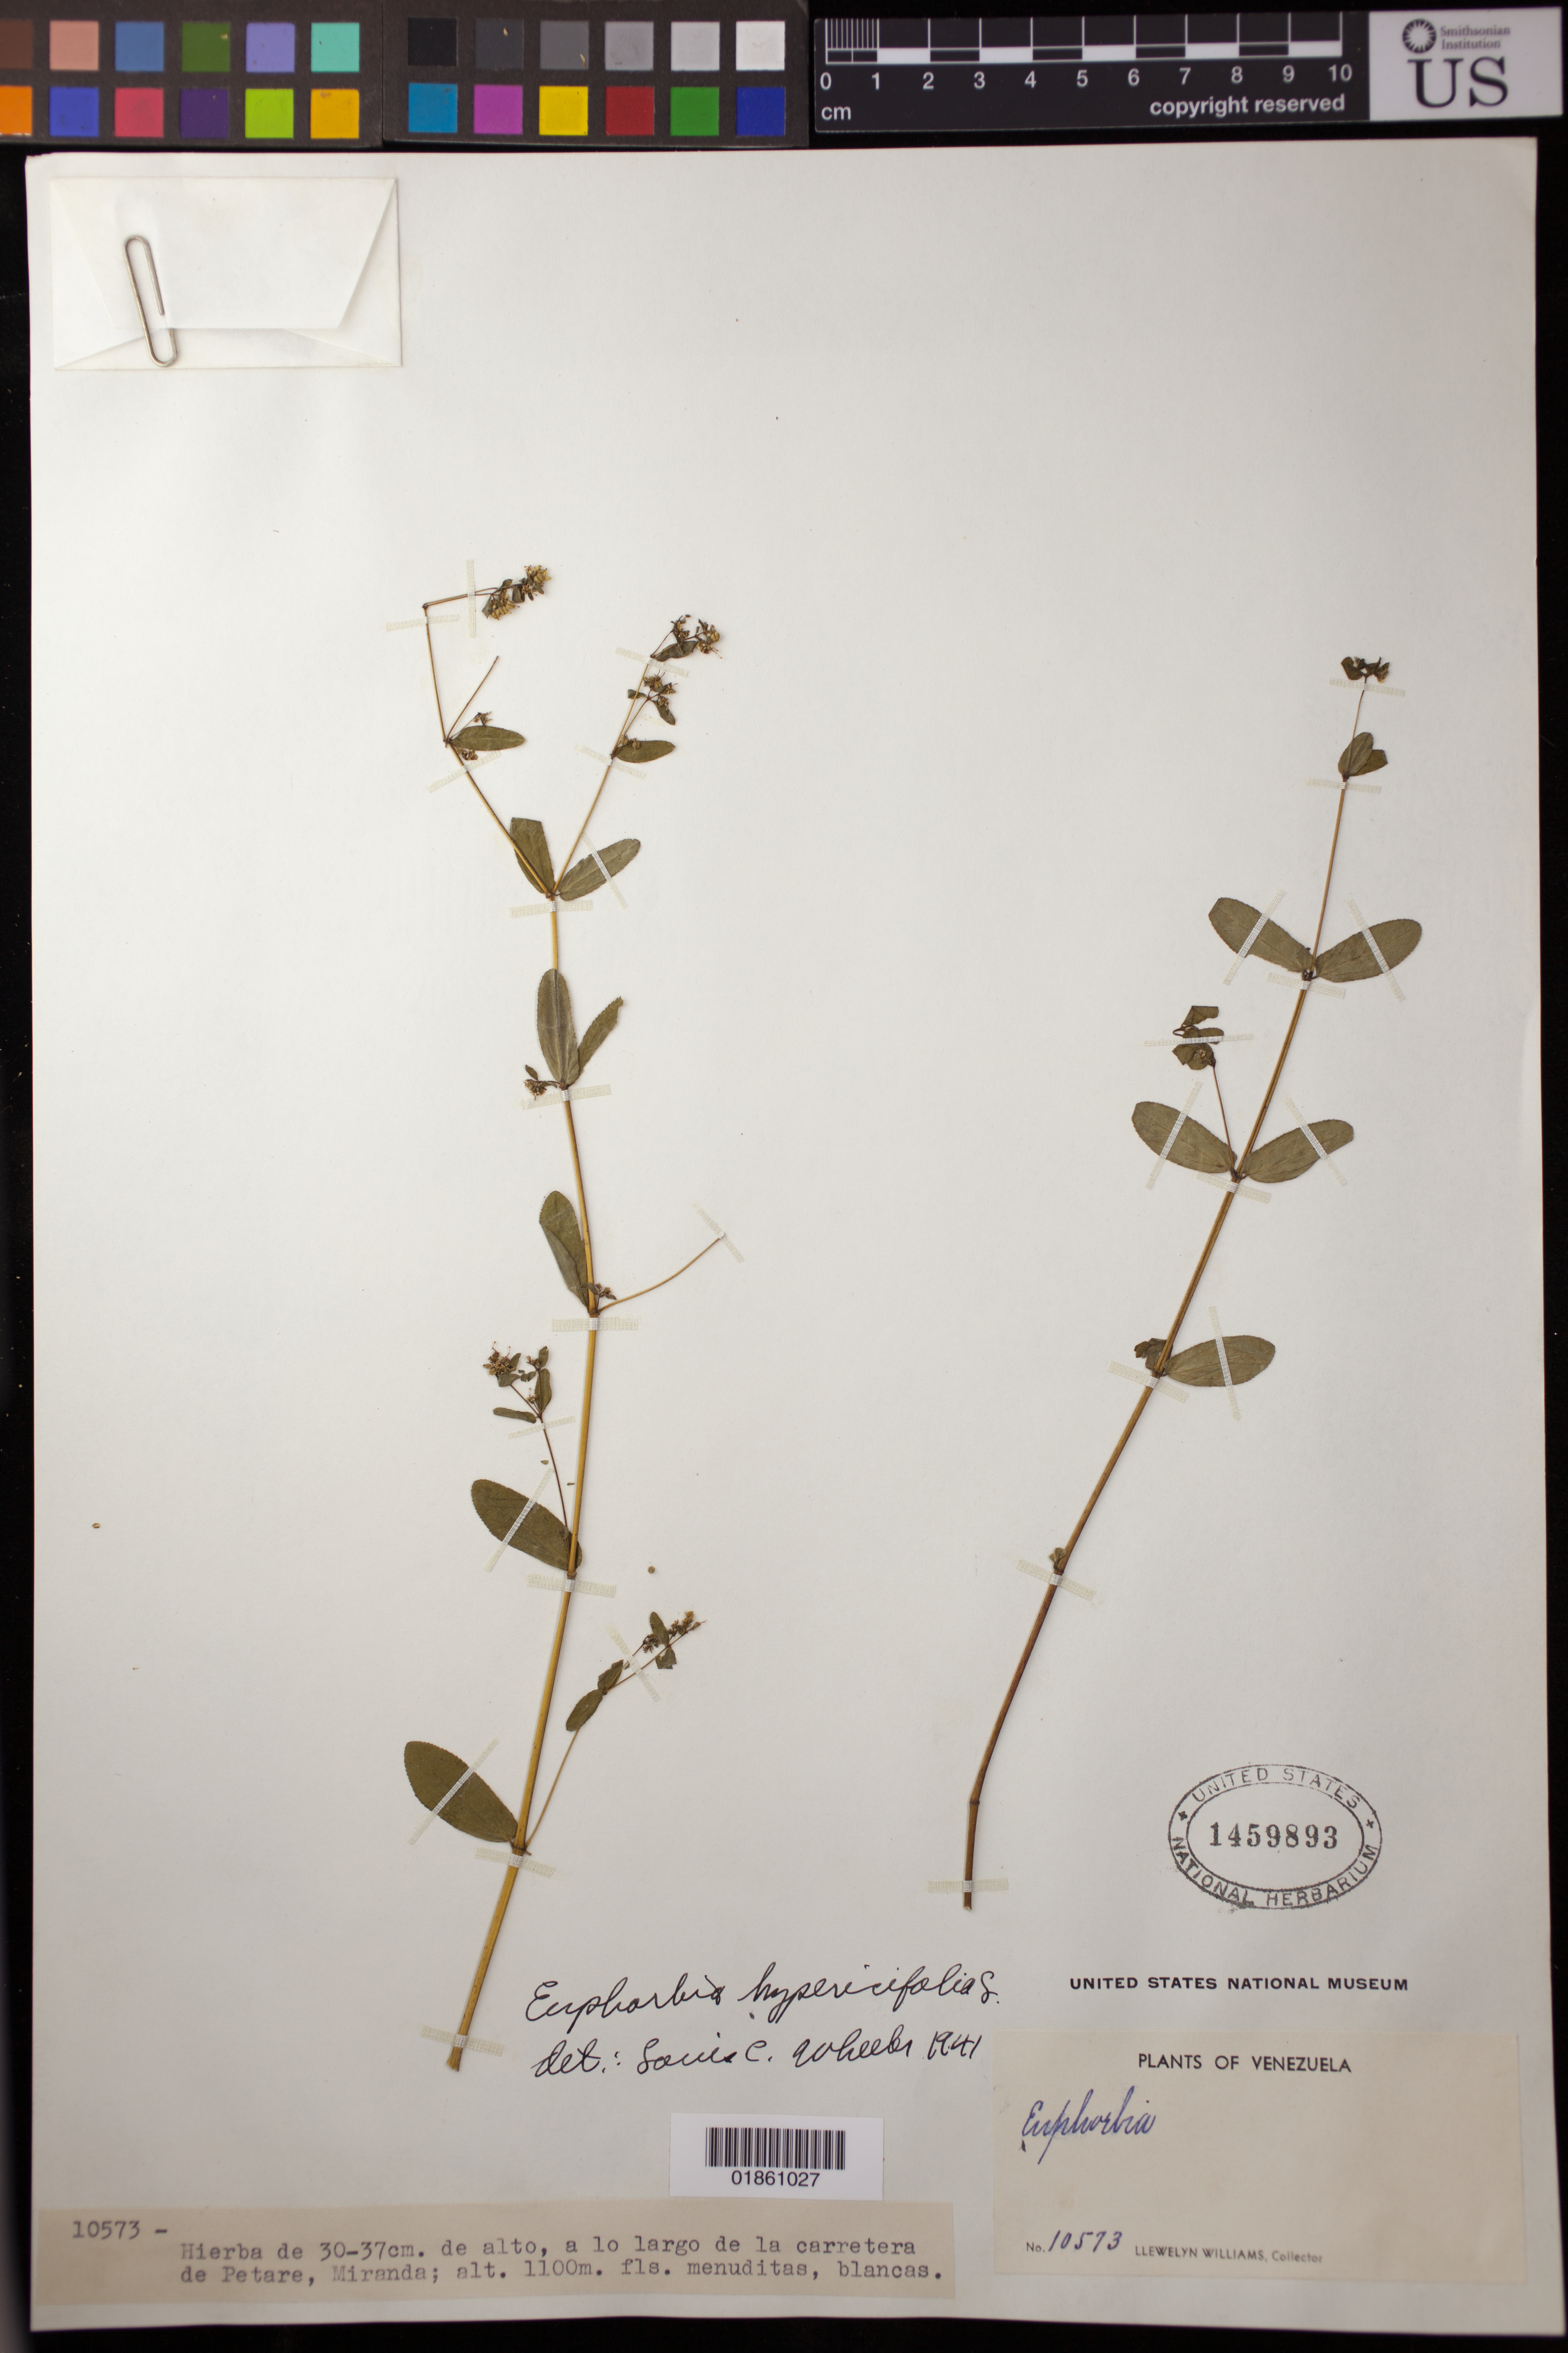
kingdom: Plantae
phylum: Tracheophyta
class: Magnoliopsida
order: Malpighiales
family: Euphorbiaceae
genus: Euphorbia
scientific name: Euphorbia hypericifolia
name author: L.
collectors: Ll. Williams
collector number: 10573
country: Venezuela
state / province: Miranda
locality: A lo largo de la carretera de Petare.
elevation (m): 1100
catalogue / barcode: US 1459893